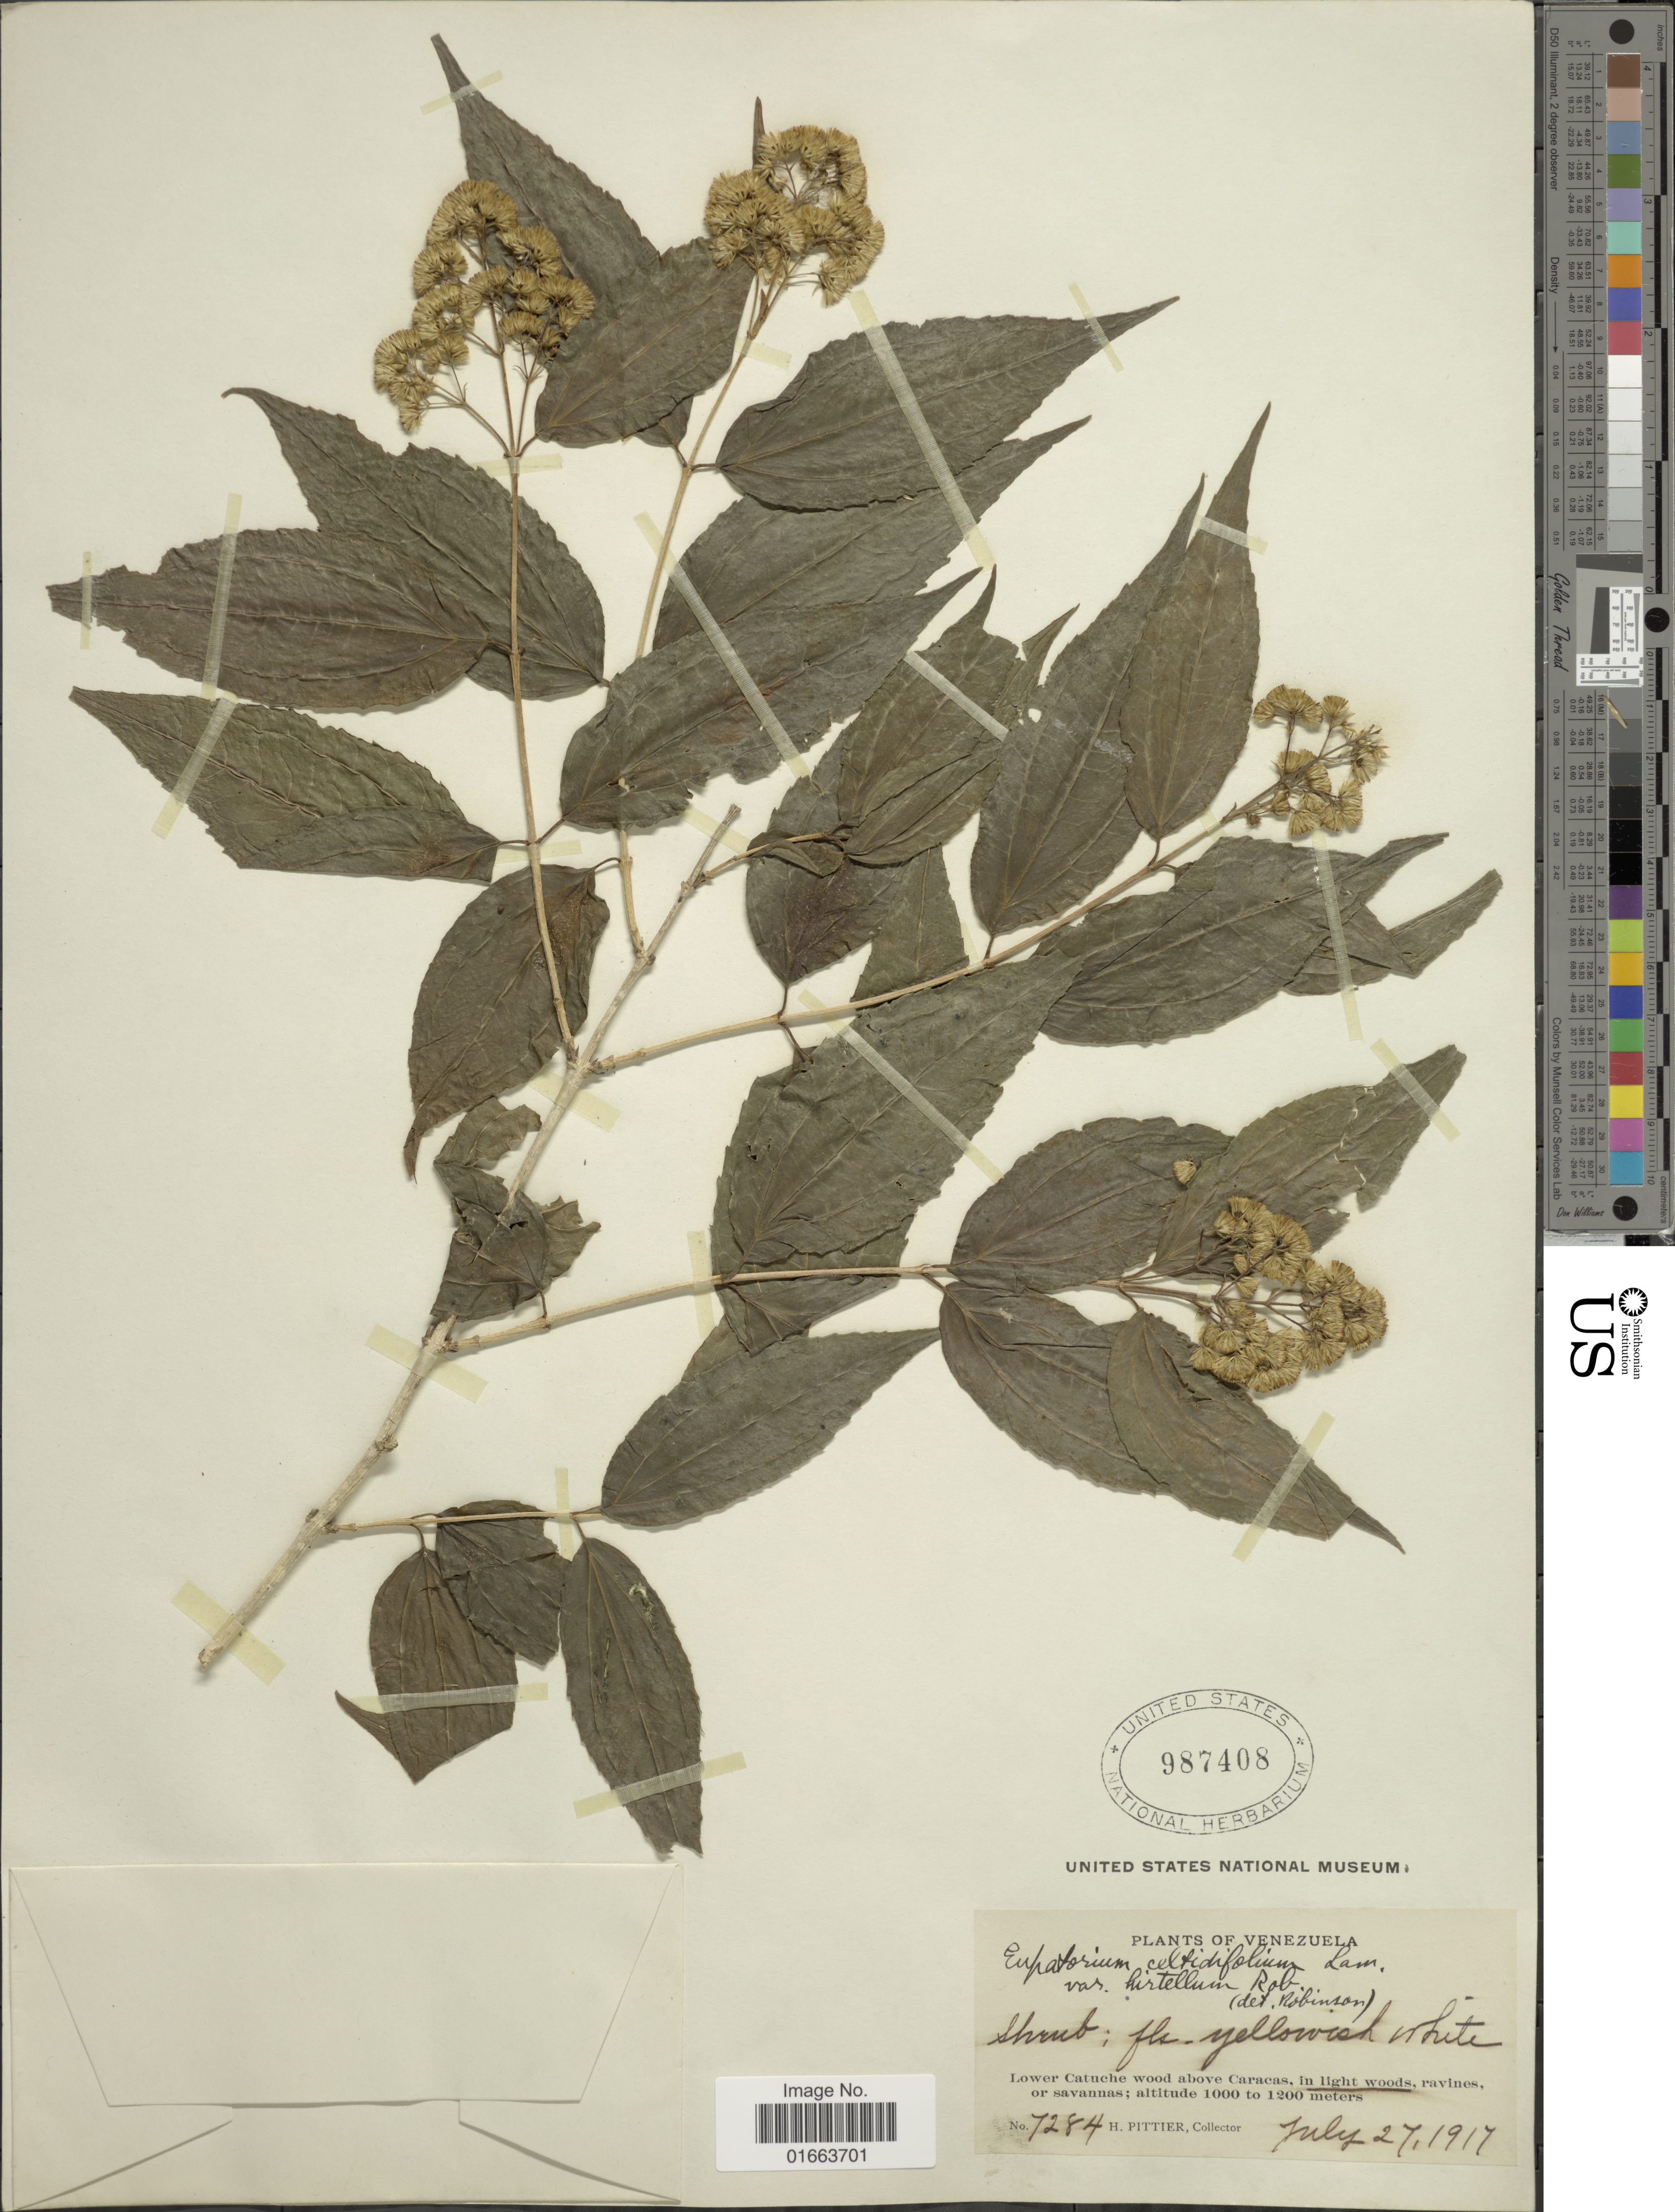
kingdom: Plantae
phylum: Tracheophyta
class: Magnoliopsida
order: Asterales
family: Asteraceae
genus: Koanophyllon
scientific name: Koanophyllon celtidifolium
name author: (Lam.) R.M. King & H. Rob.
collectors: H. F. Pittier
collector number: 7284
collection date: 1917-07-27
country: Venezuela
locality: Lower Catuche wood above Caracas, in light woods, ravines or savannas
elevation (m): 1000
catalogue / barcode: US 987408